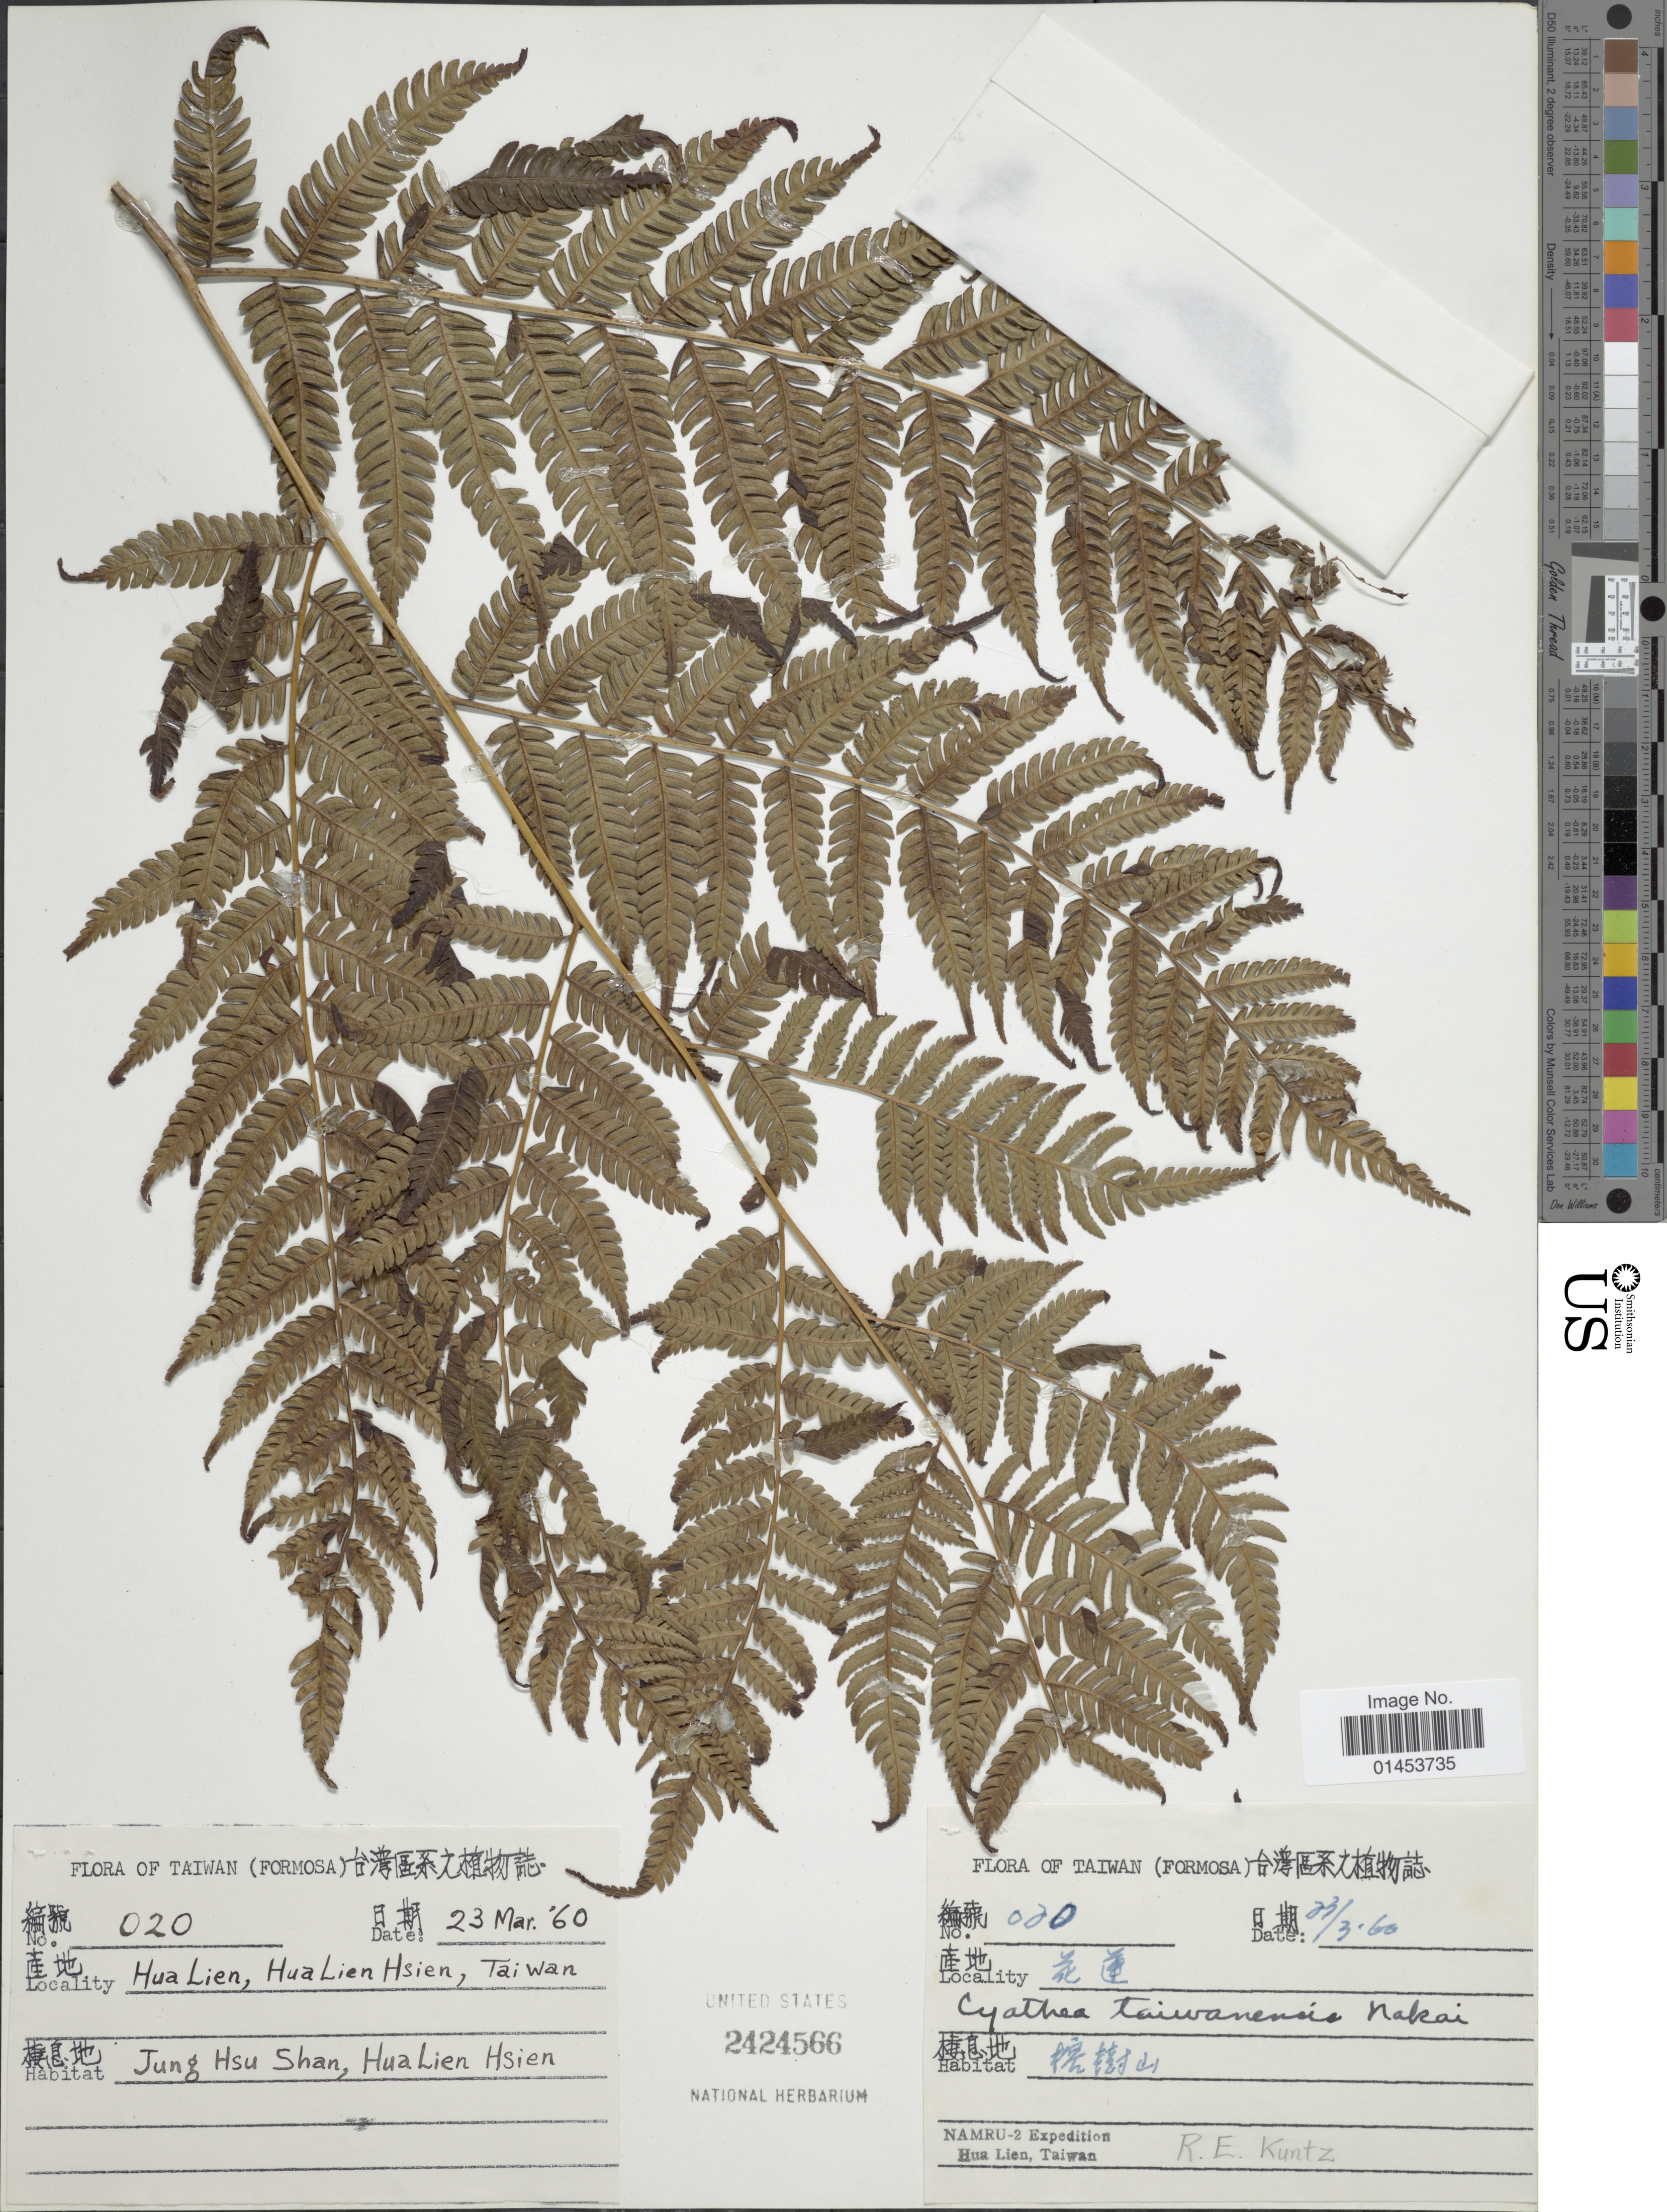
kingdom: Plantae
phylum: Tracheophyta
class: Polypodiopsida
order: Cyatheales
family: Cyatheaceae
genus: Cyathea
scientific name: Cyathea spinulosa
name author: Wall. ex Hook.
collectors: R. E. Kuntz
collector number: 20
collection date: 1960-03-23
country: Taiwan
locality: Hua Lien, Hua Lien Hsien, Taiwan, Jung Hsu Shan, Hua Lien Hsien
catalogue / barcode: US 2424566